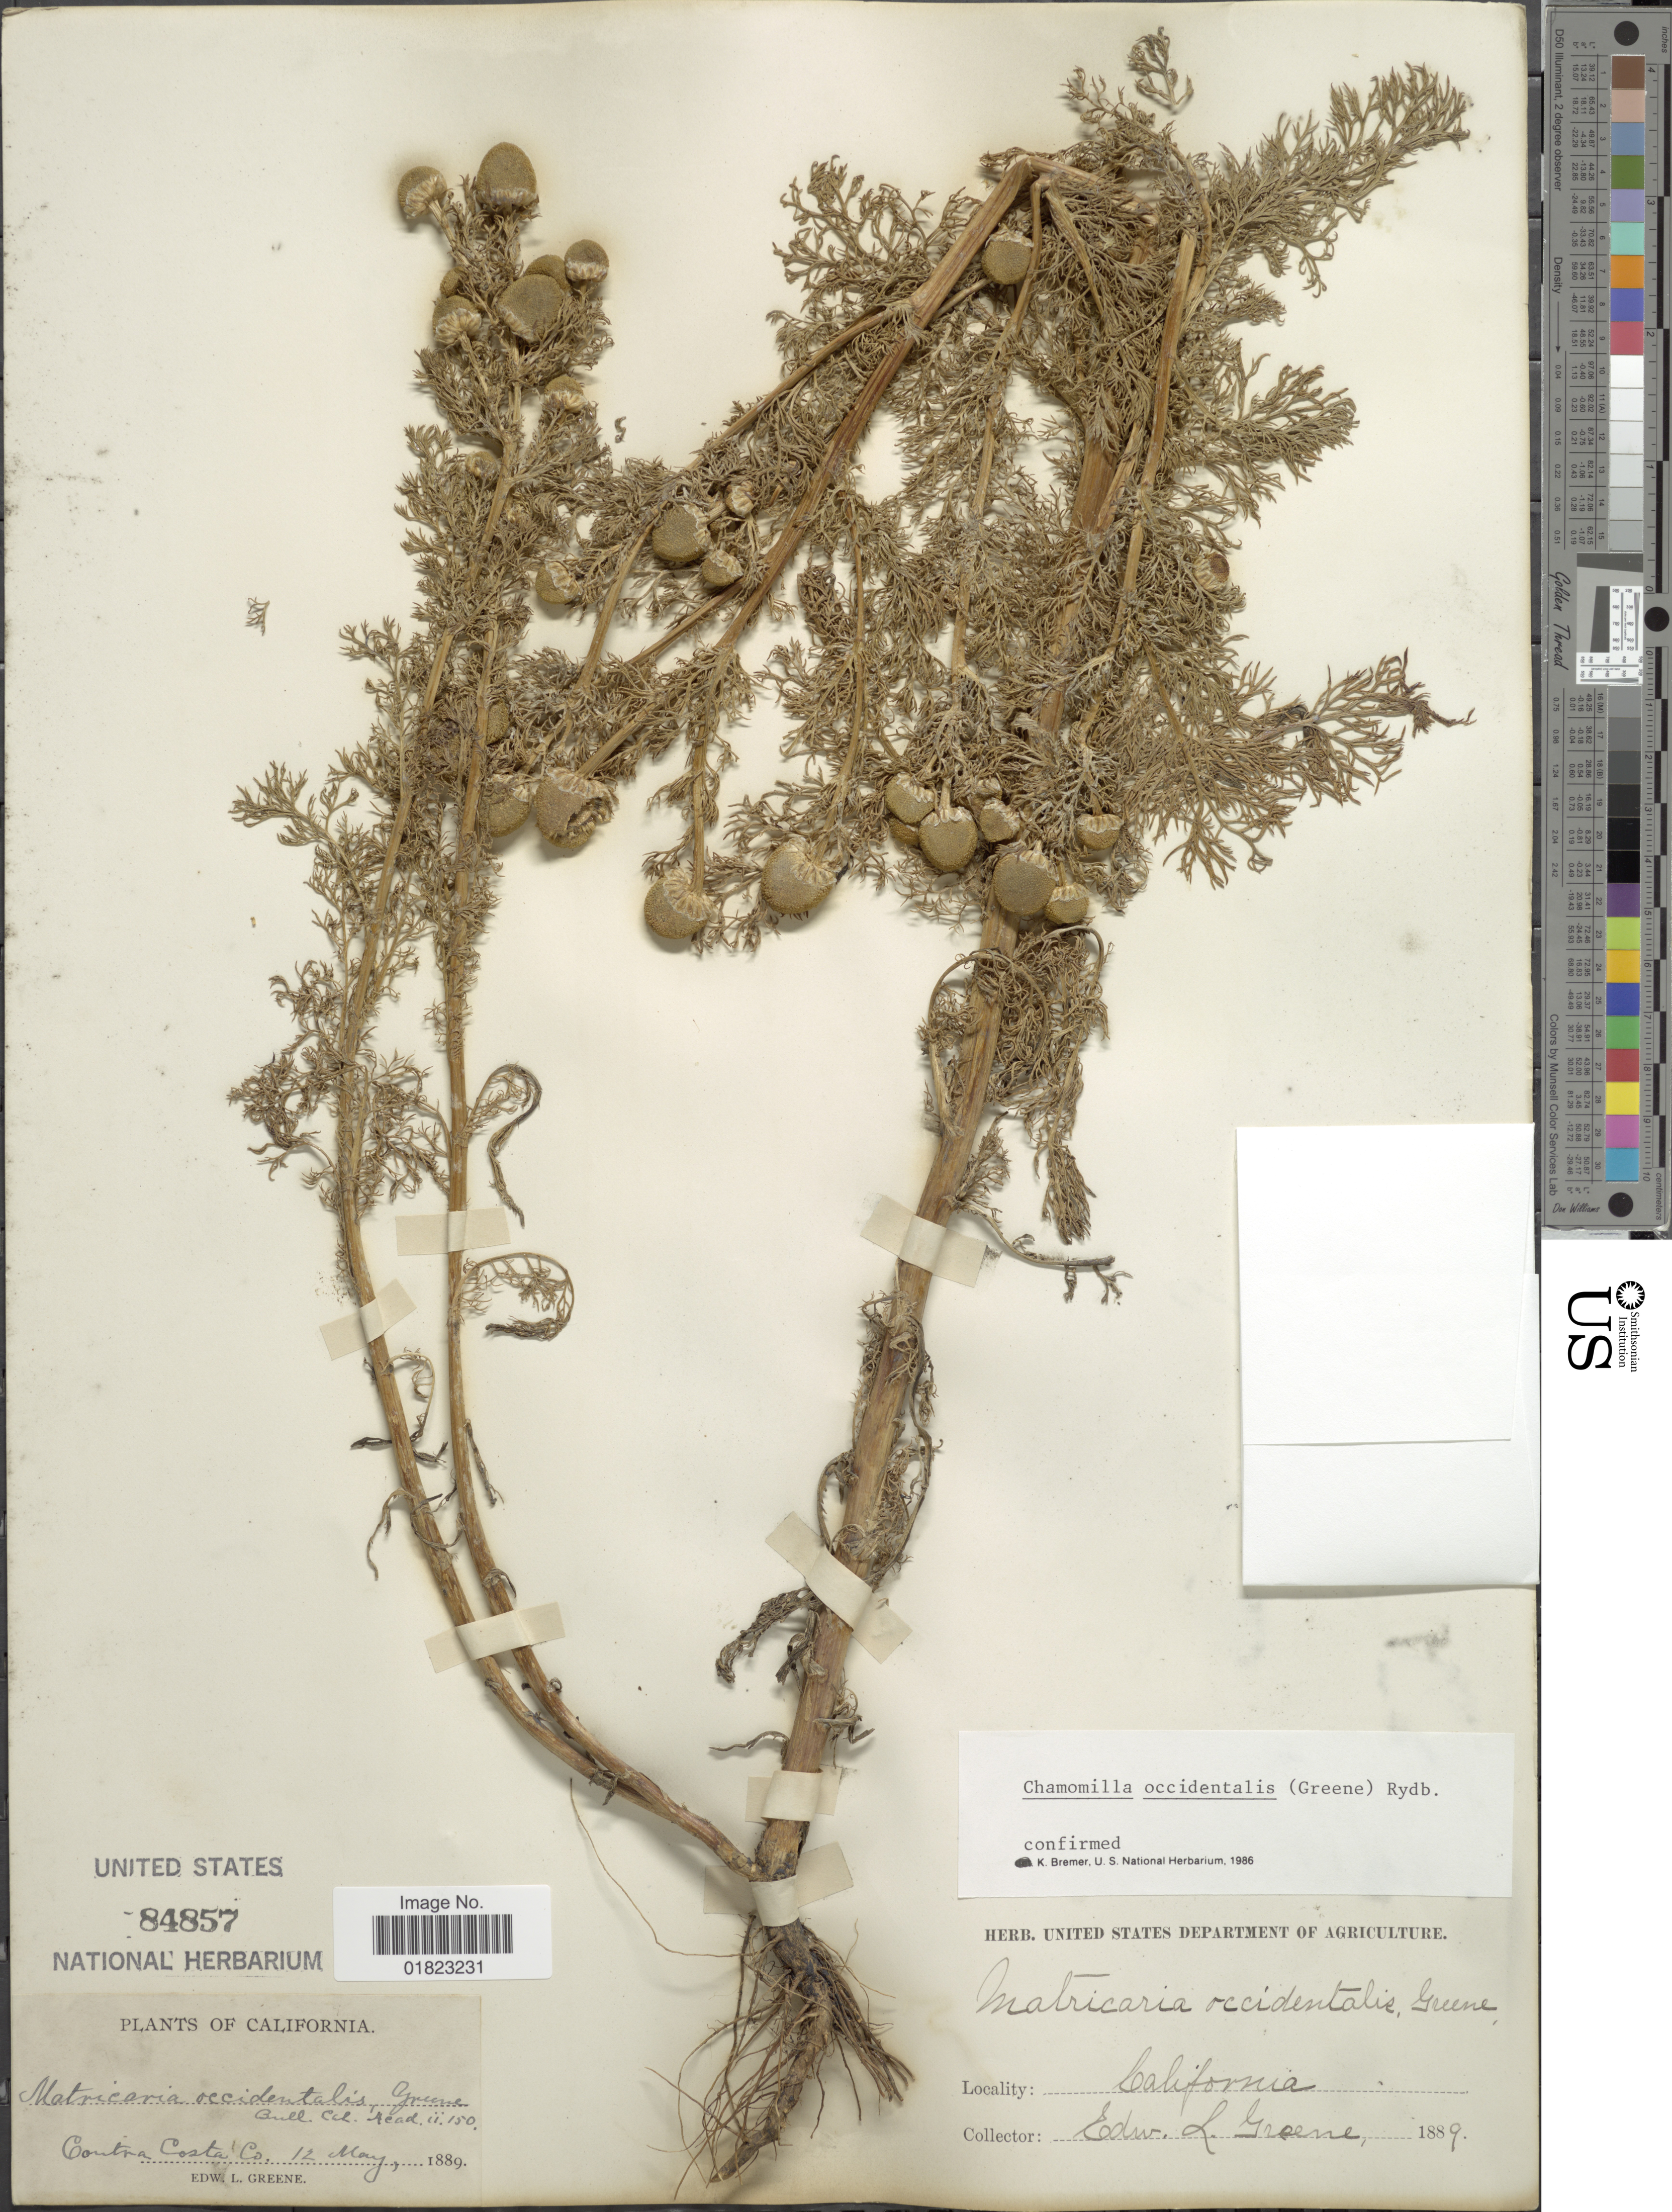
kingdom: Plantae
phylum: Tracheophyta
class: Magnoliopsida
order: Asterales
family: Asteraceae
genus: Matricaria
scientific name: Matricaria occidentalis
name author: Greene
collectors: E. L. Greene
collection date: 1889-05-12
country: United States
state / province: California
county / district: Contra Costa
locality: Contra Costa Co.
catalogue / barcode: US 84857